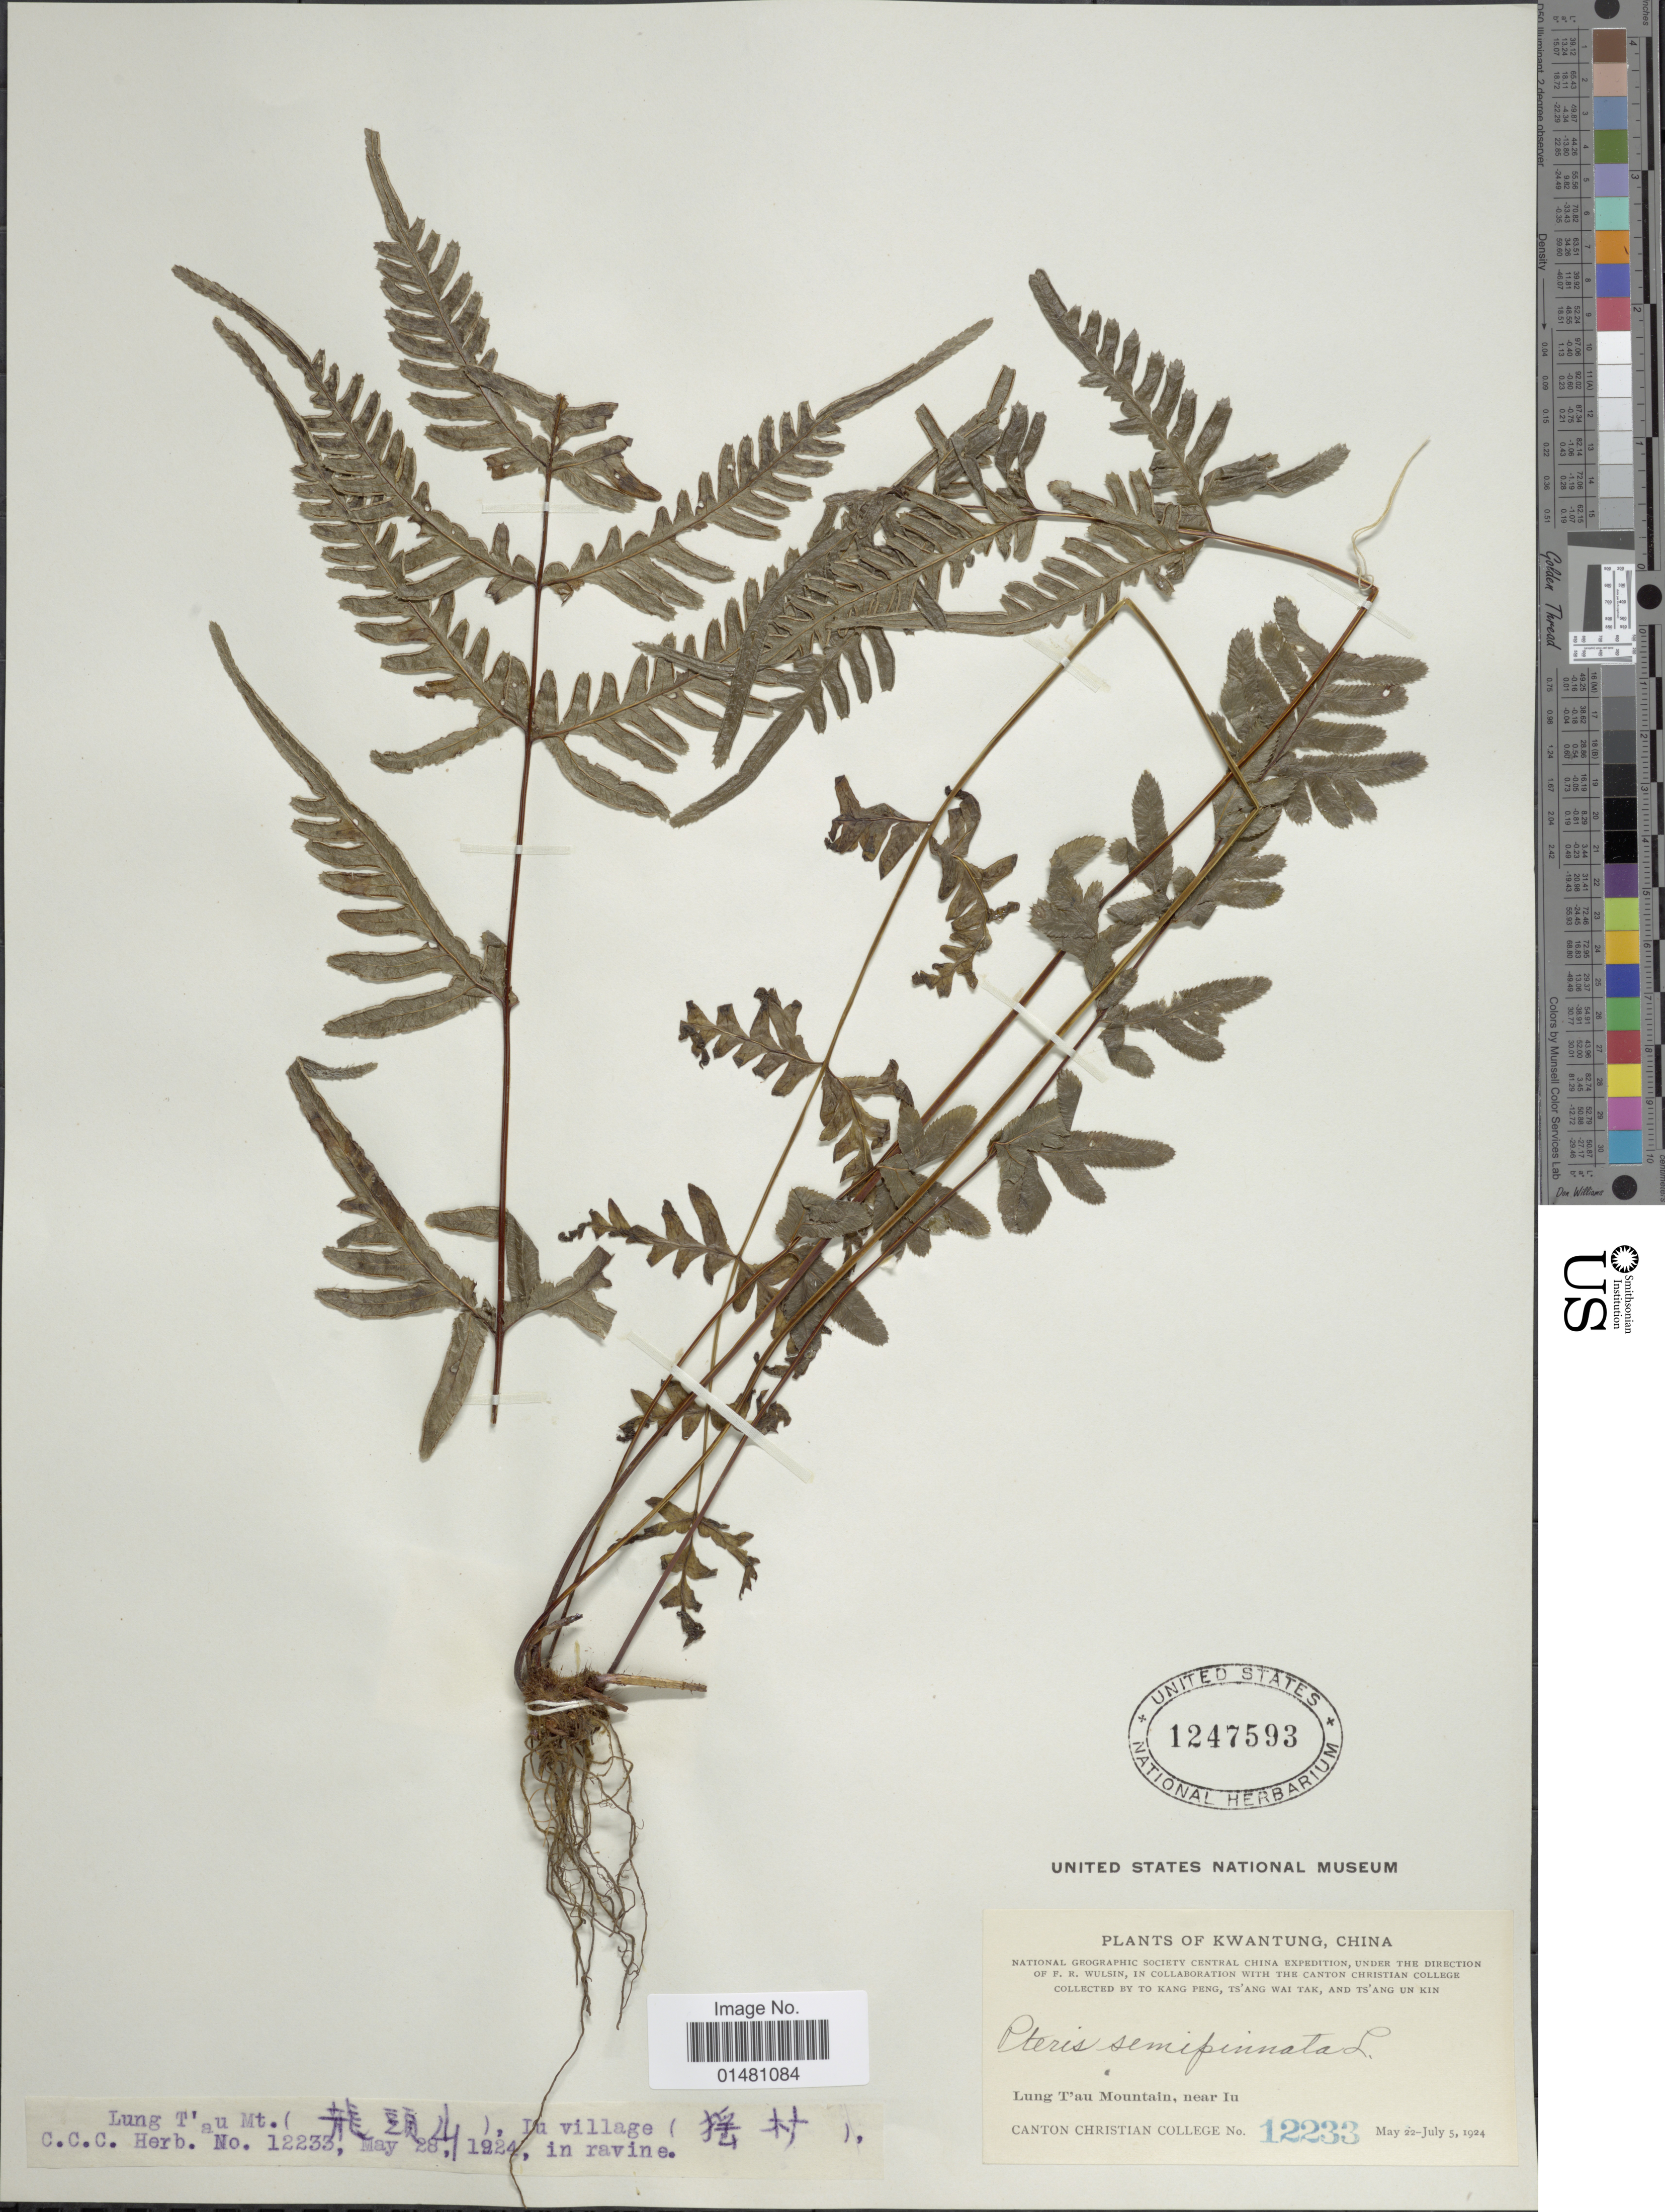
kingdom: Plantae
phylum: Tracheophyta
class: Polypodiopsida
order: Polypodiales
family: Pteridaceae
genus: Pteris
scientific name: Pteris semipinnata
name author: L.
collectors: Canton Christian College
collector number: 12233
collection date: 1924-05-22/1924-07-05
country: China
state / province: Guangdong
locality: Kwantung, Lung T'au Mountain, near Iu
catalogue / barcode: US 1247593